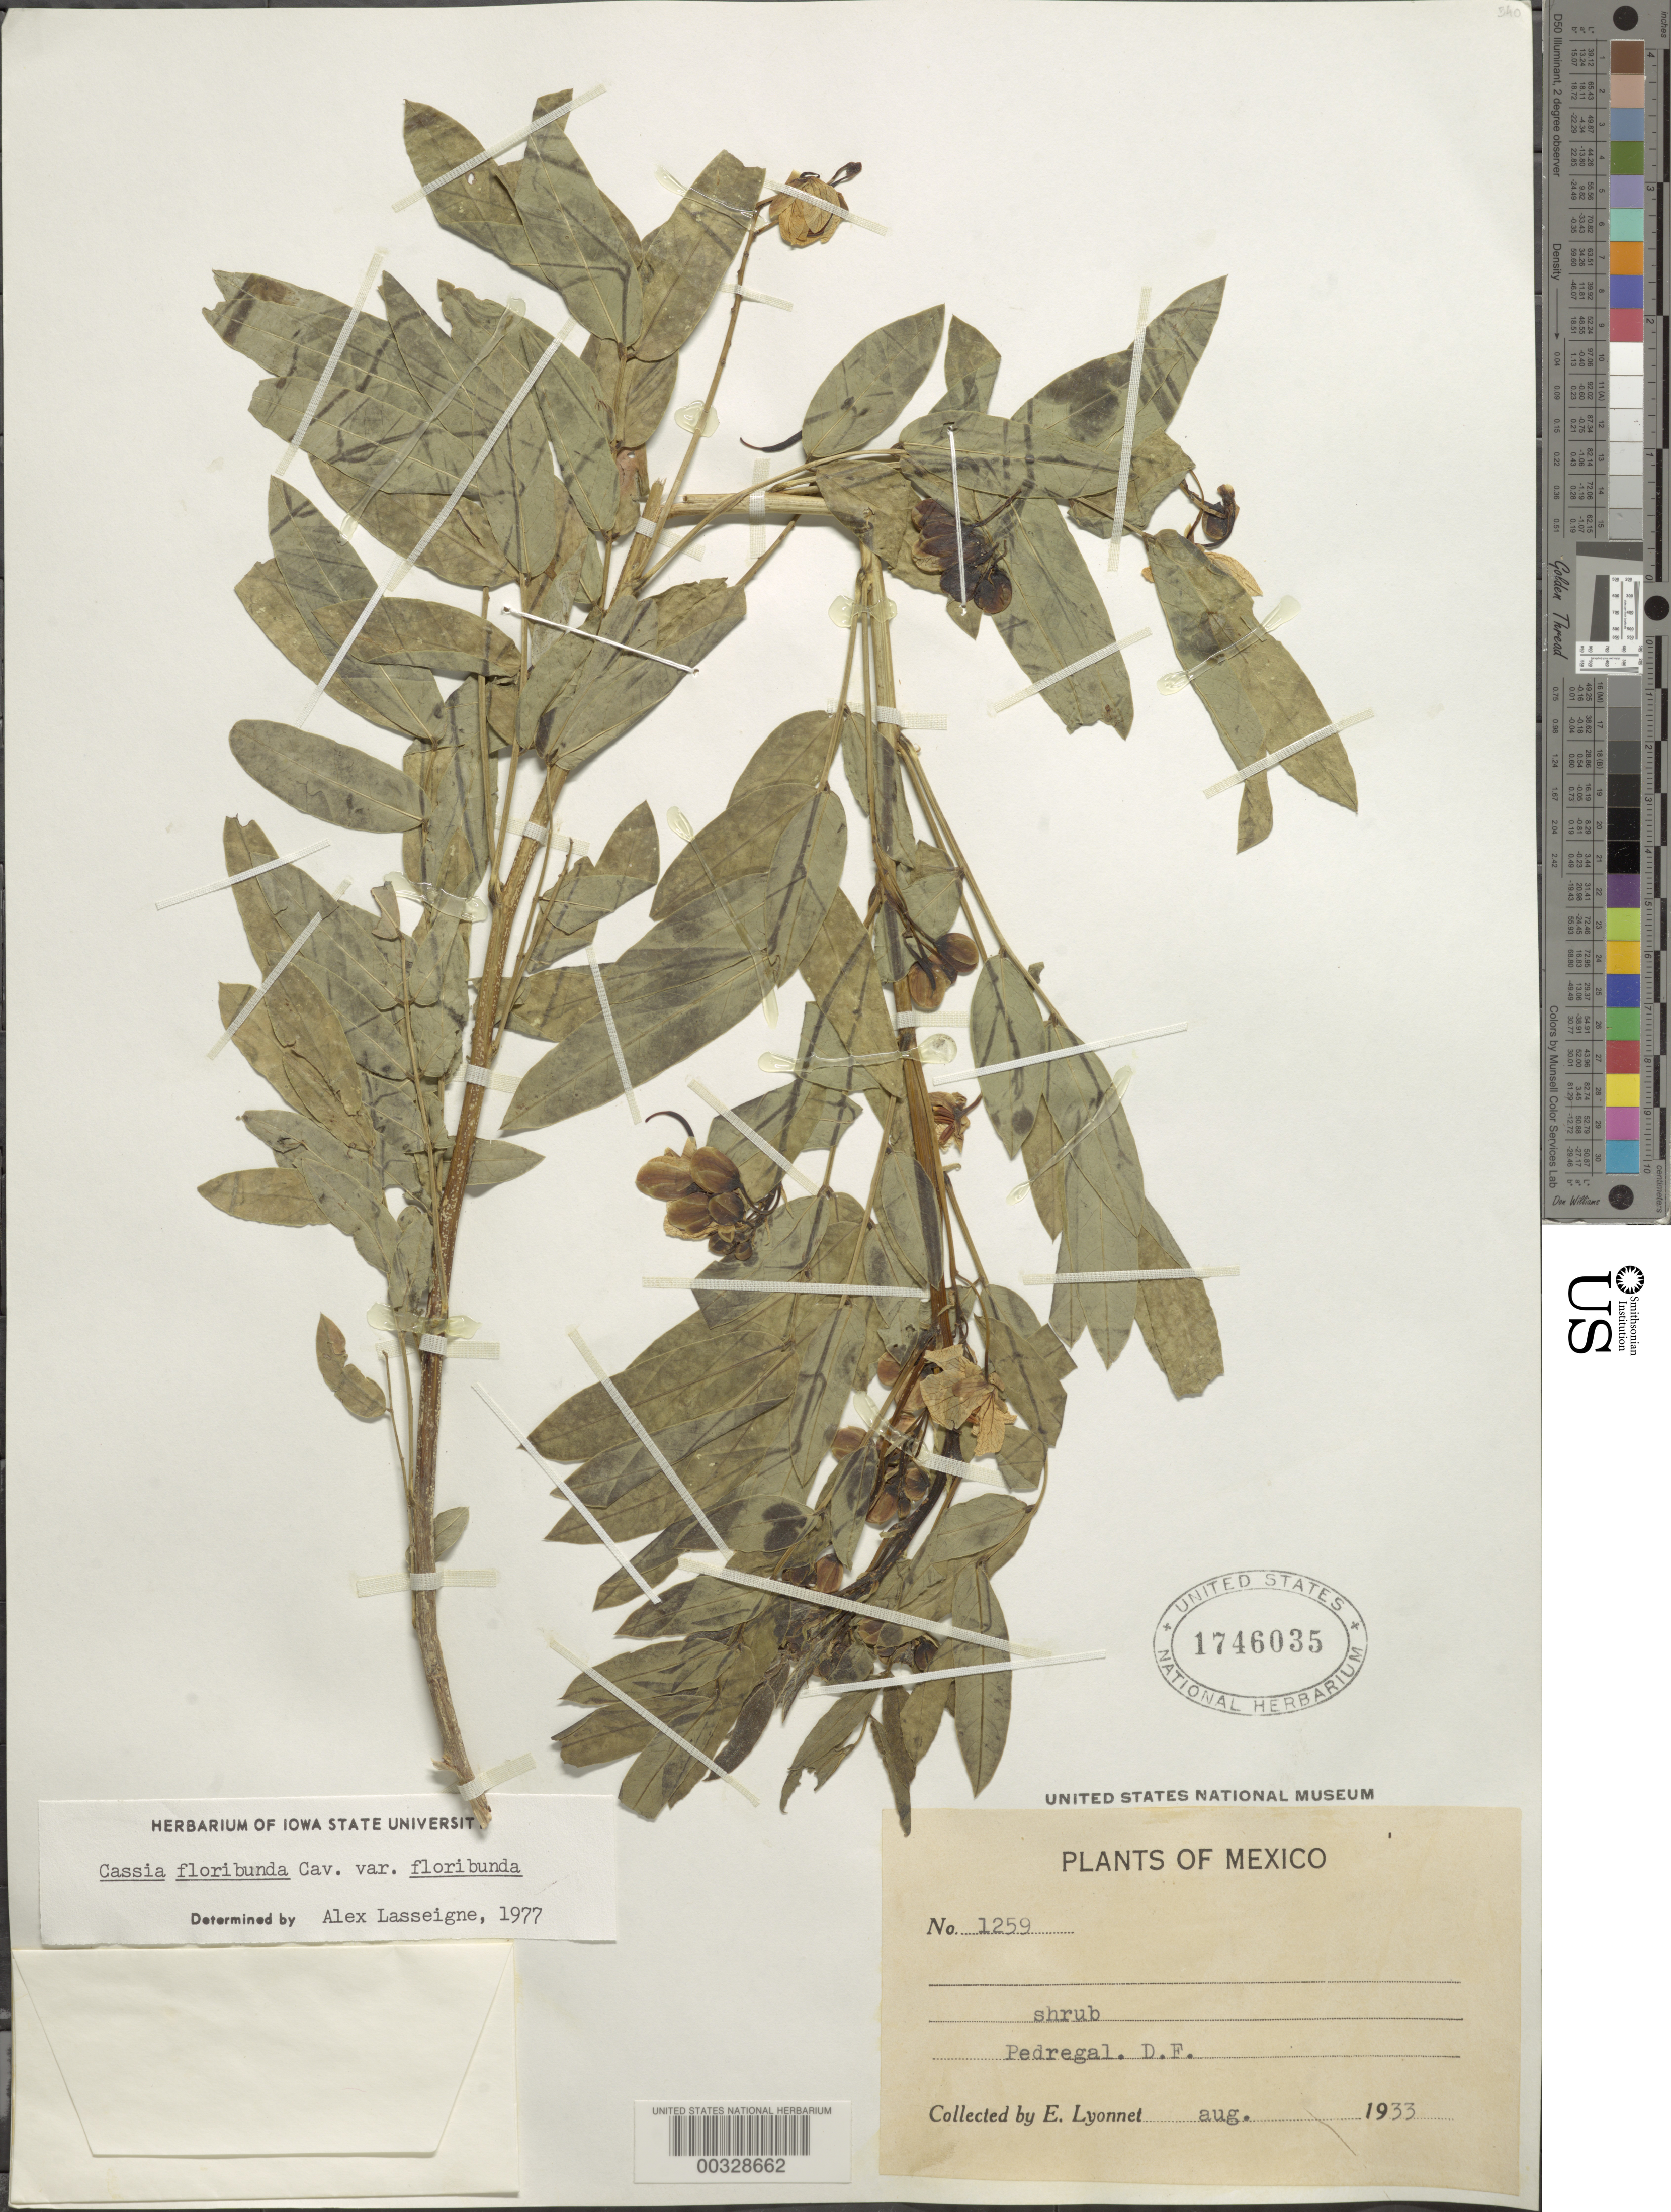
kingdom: Plantae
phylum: Tracheophyta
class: Magnoliopsida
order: Fabales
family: Fabaceae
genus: Senna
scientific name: Senna x floribunda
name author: (Cav.) H.S. Irwin & Barneby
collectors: Bro. E. Lyonnet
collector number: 1259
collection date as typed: Aug 1933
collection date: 1933-08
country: Mexico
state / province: Distrito Federal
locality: Pedregal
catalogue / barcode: US 1746035